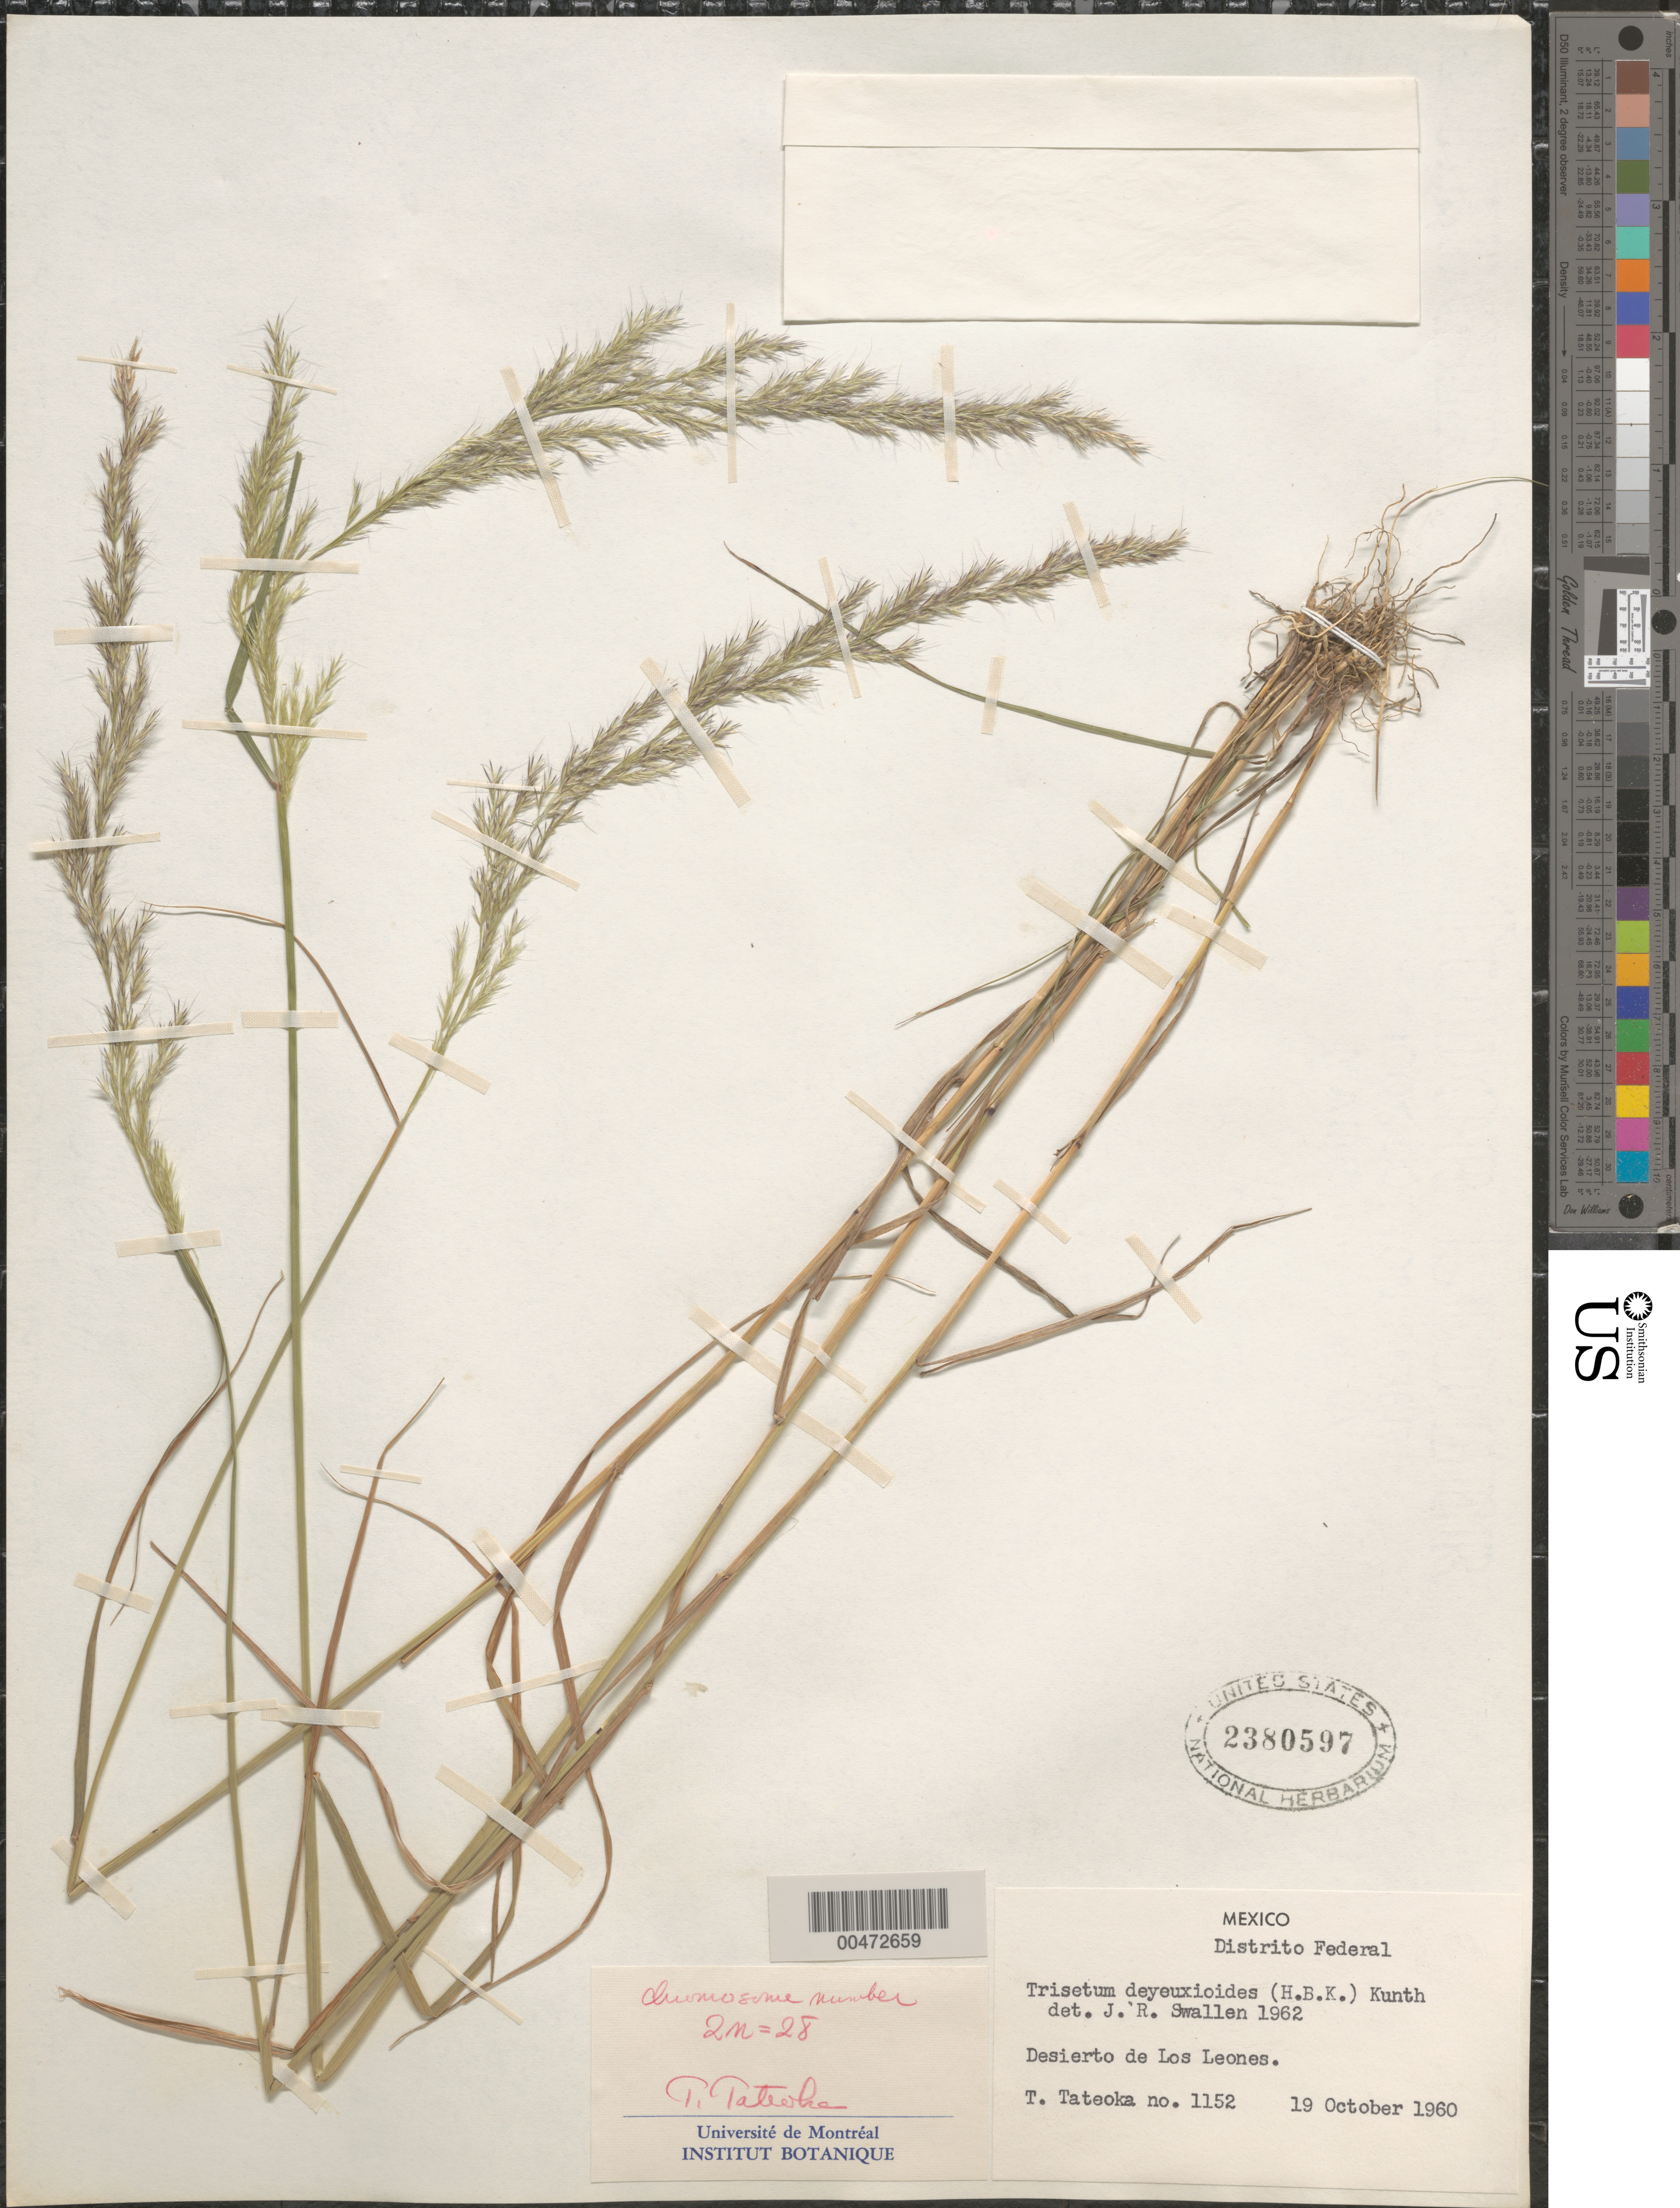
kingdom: Plantae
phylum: Tracheophyta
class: Liliopsida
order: Poales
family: Poaceae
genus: Trisetum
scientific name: Trisetum deyeuxioides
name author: (Kunth) Kunth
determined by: Swallen, Jason R.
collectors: T. Tateoka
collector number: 1152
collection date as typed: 19 Oct 1960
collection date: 1960-10-19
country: Mexico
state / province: Distrito Federal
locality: Desierto de Los Leones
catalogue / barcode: US 2380597